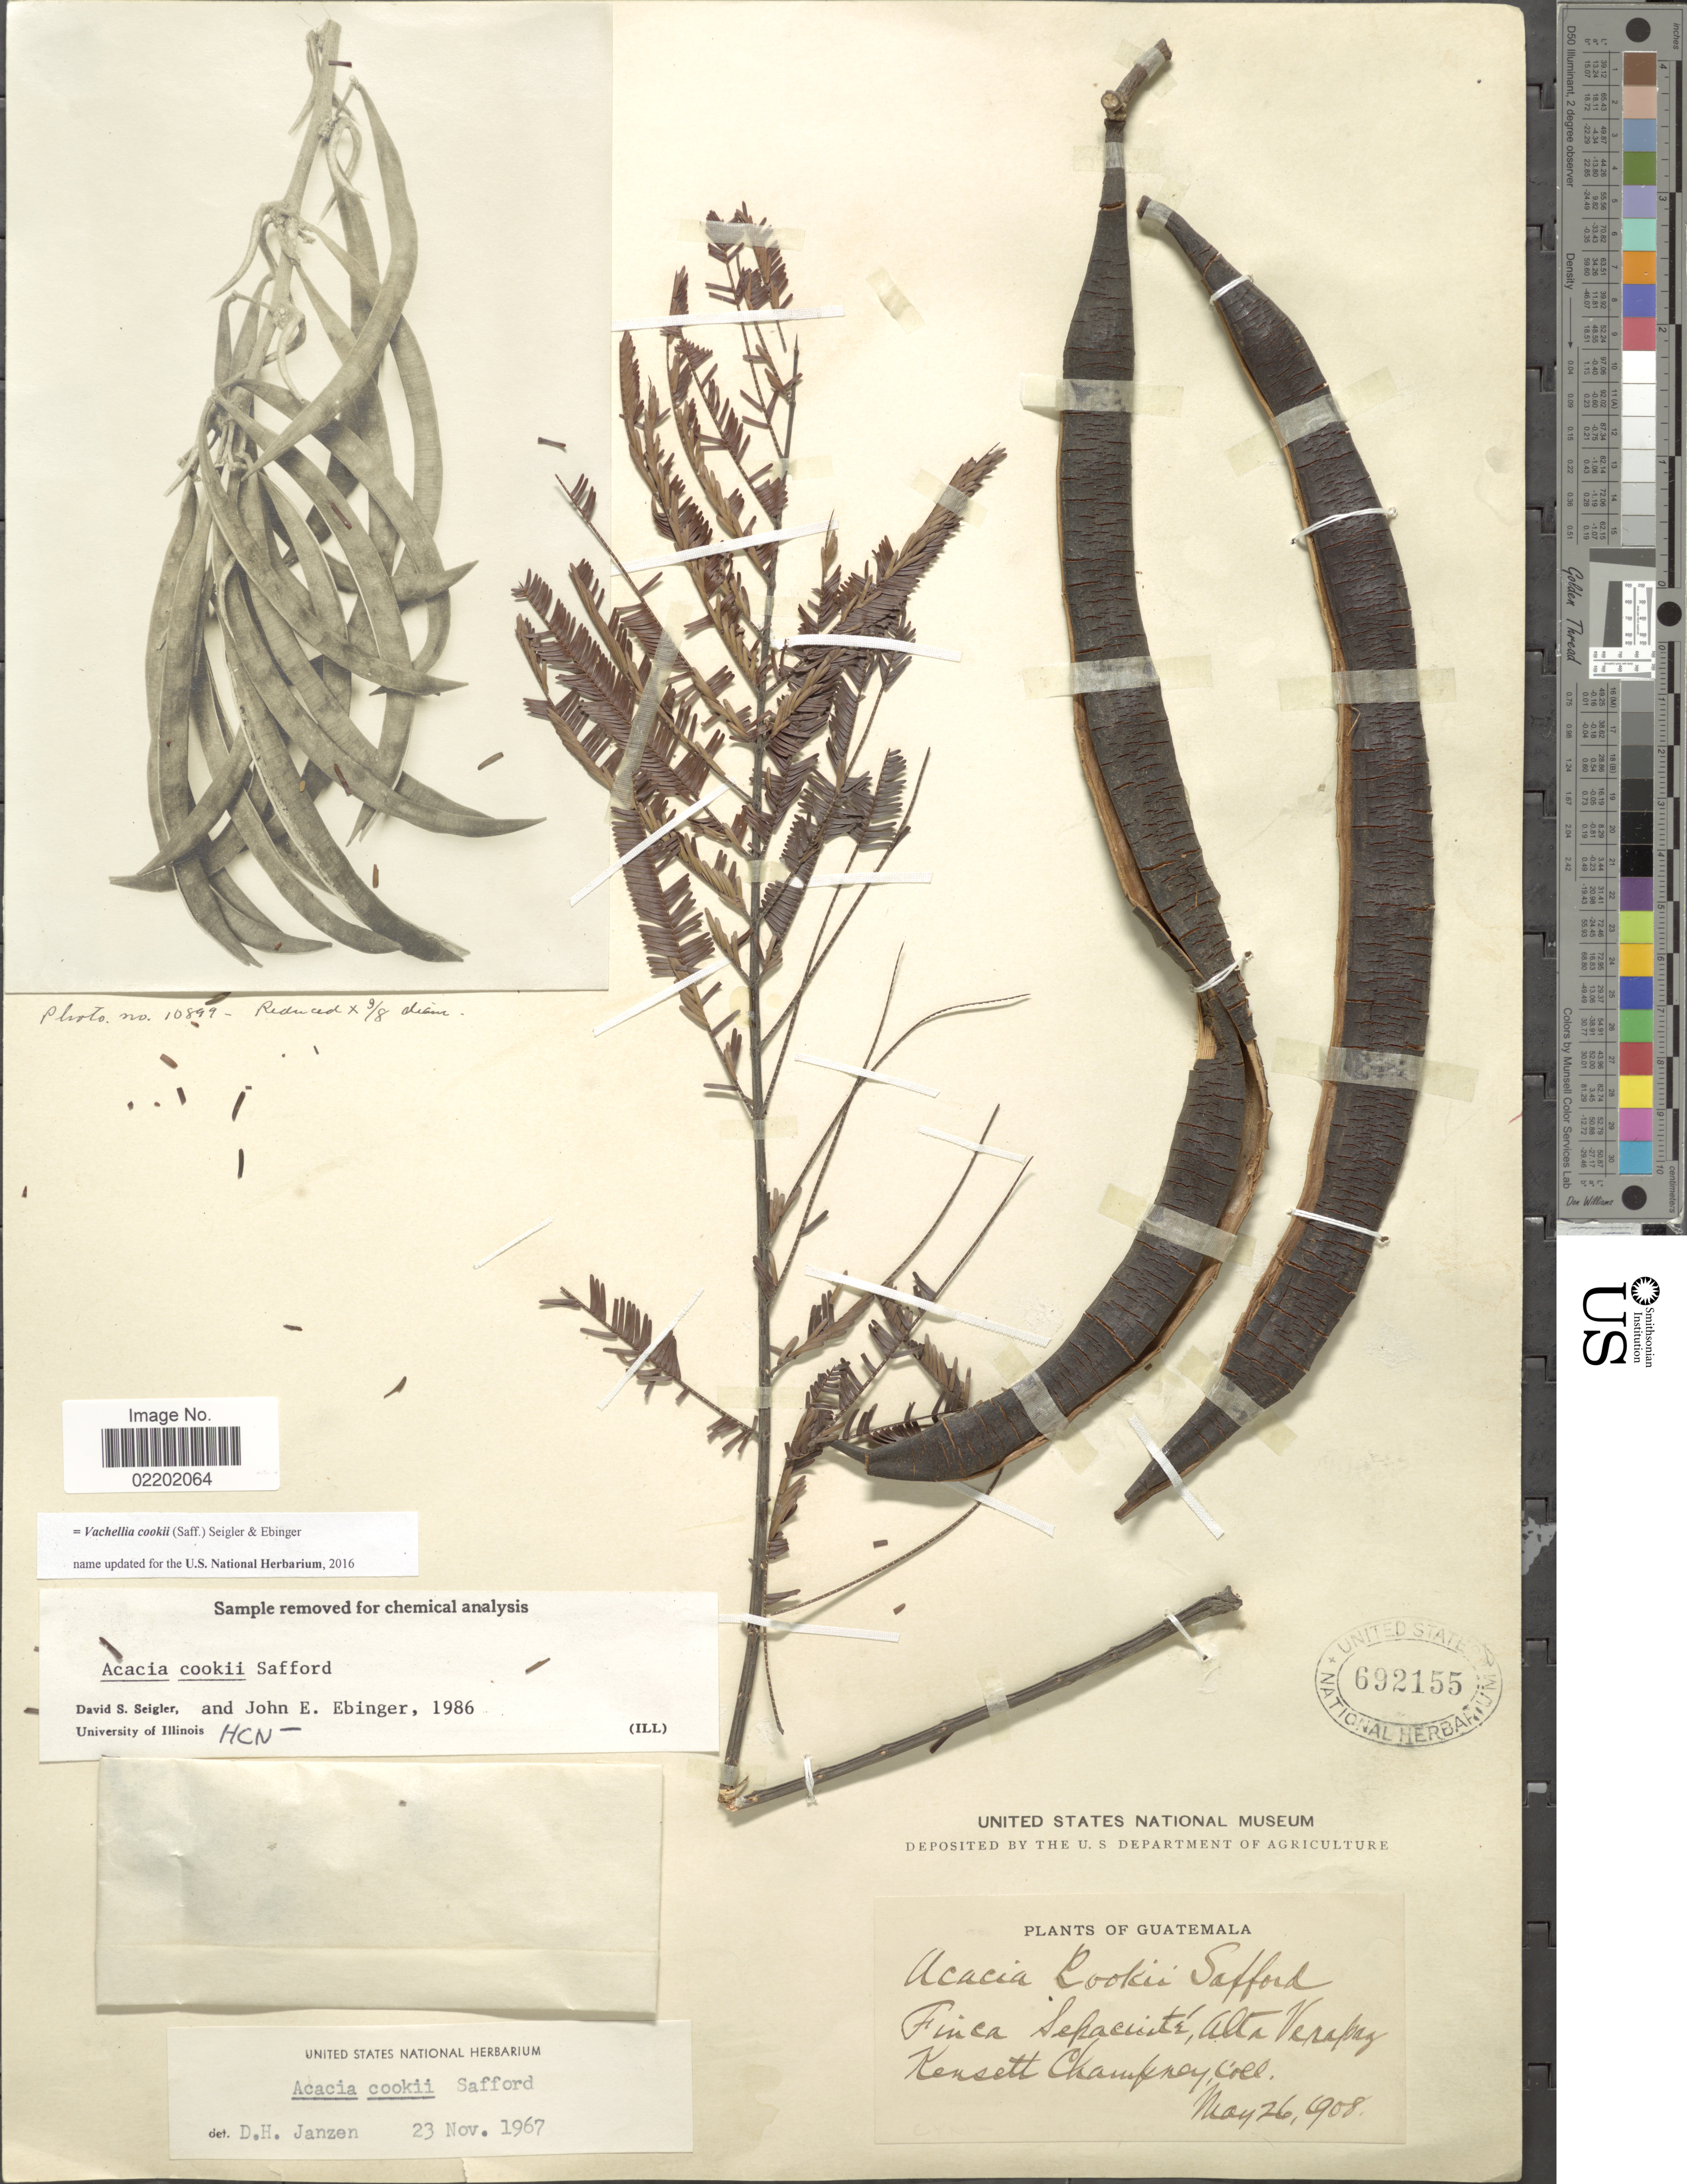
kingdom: Plantae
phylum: Tracheophyta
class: Magnoliopsida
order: Fabales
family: Fabaceae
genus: Vachellia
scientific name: Vachellia cookii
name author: (Saff.) Seigler & Ebinger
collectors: K. Champney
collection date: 1908-05-26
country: Guatemala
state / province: Alta Verapaz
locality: Finca Sepacuité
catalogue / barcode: US 692155